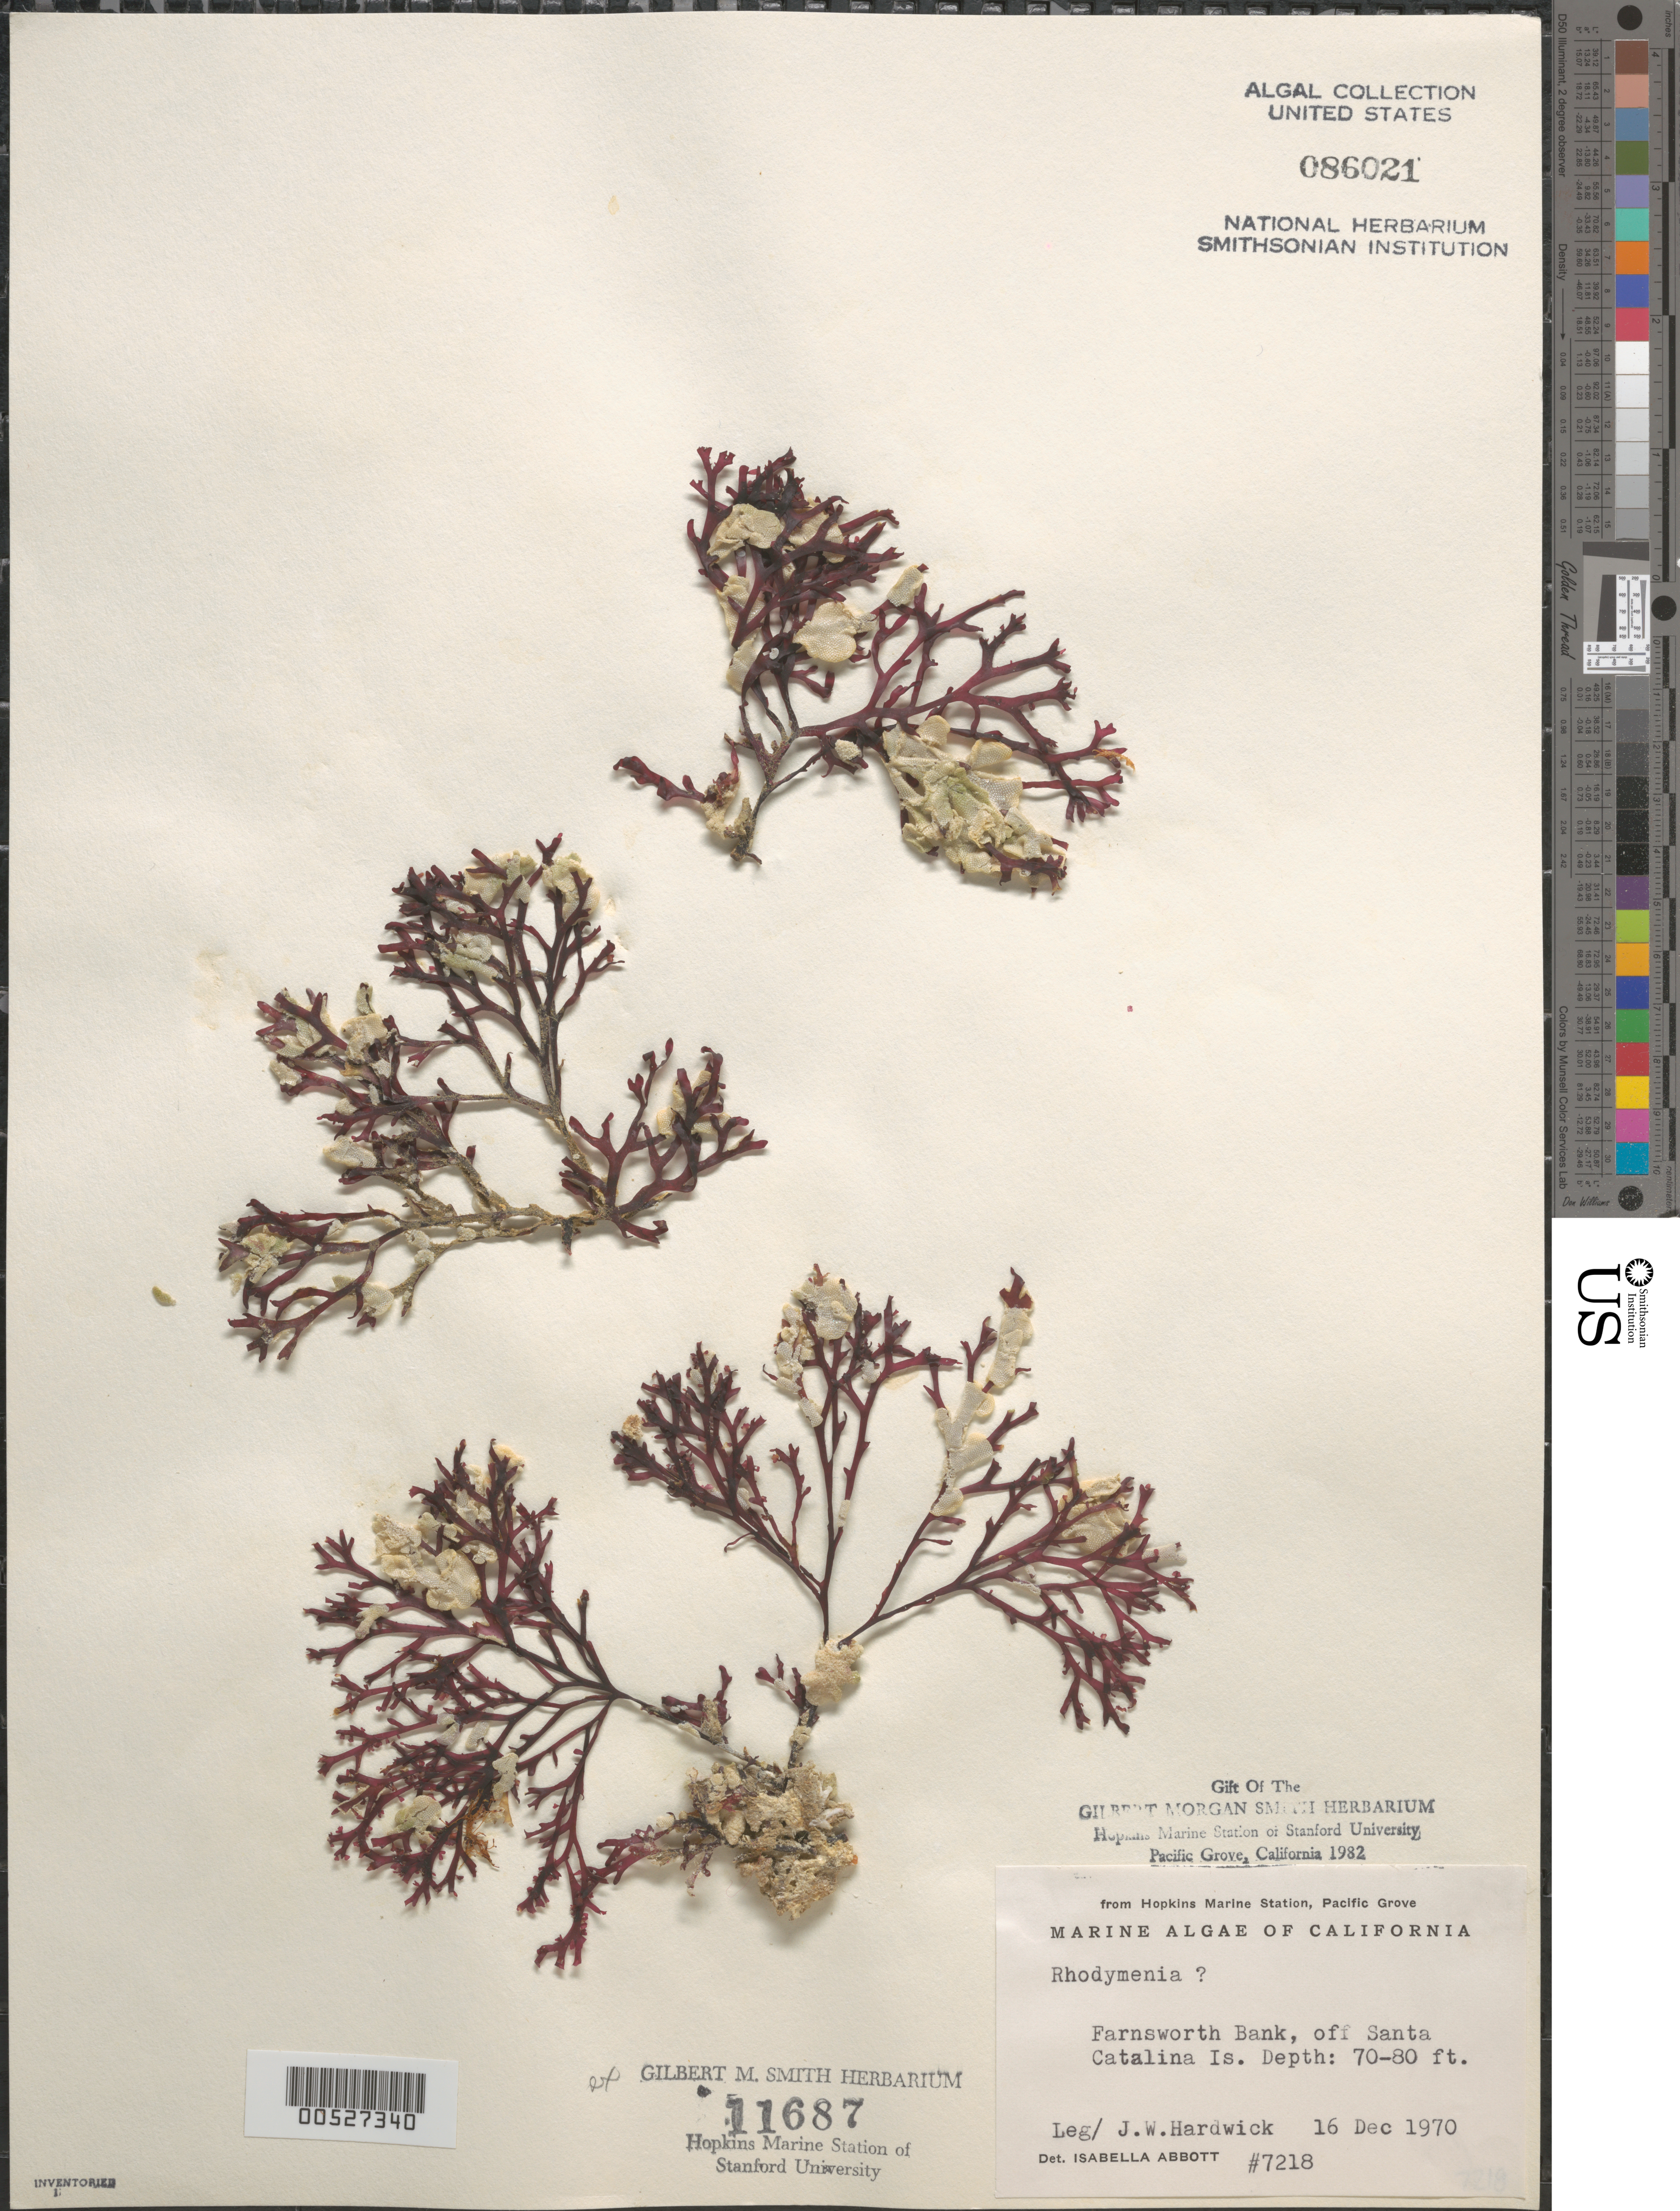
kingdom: Plantae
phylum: Rhodophyta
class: Florideophyceae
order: Rhodymeniales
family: Rhodymeniaceae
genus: Rhodymenia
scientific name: Rhodymenia sp.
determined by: Abbott, Isabella A.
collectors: J. Hardwick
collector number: IAA 7218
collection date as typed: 16 Dec 1970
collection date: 1970-12-16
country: United States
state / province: California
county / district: Los Angeles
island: Santa Catalina Island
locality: Farnsworth Bank, off the island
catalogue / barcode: US 86021